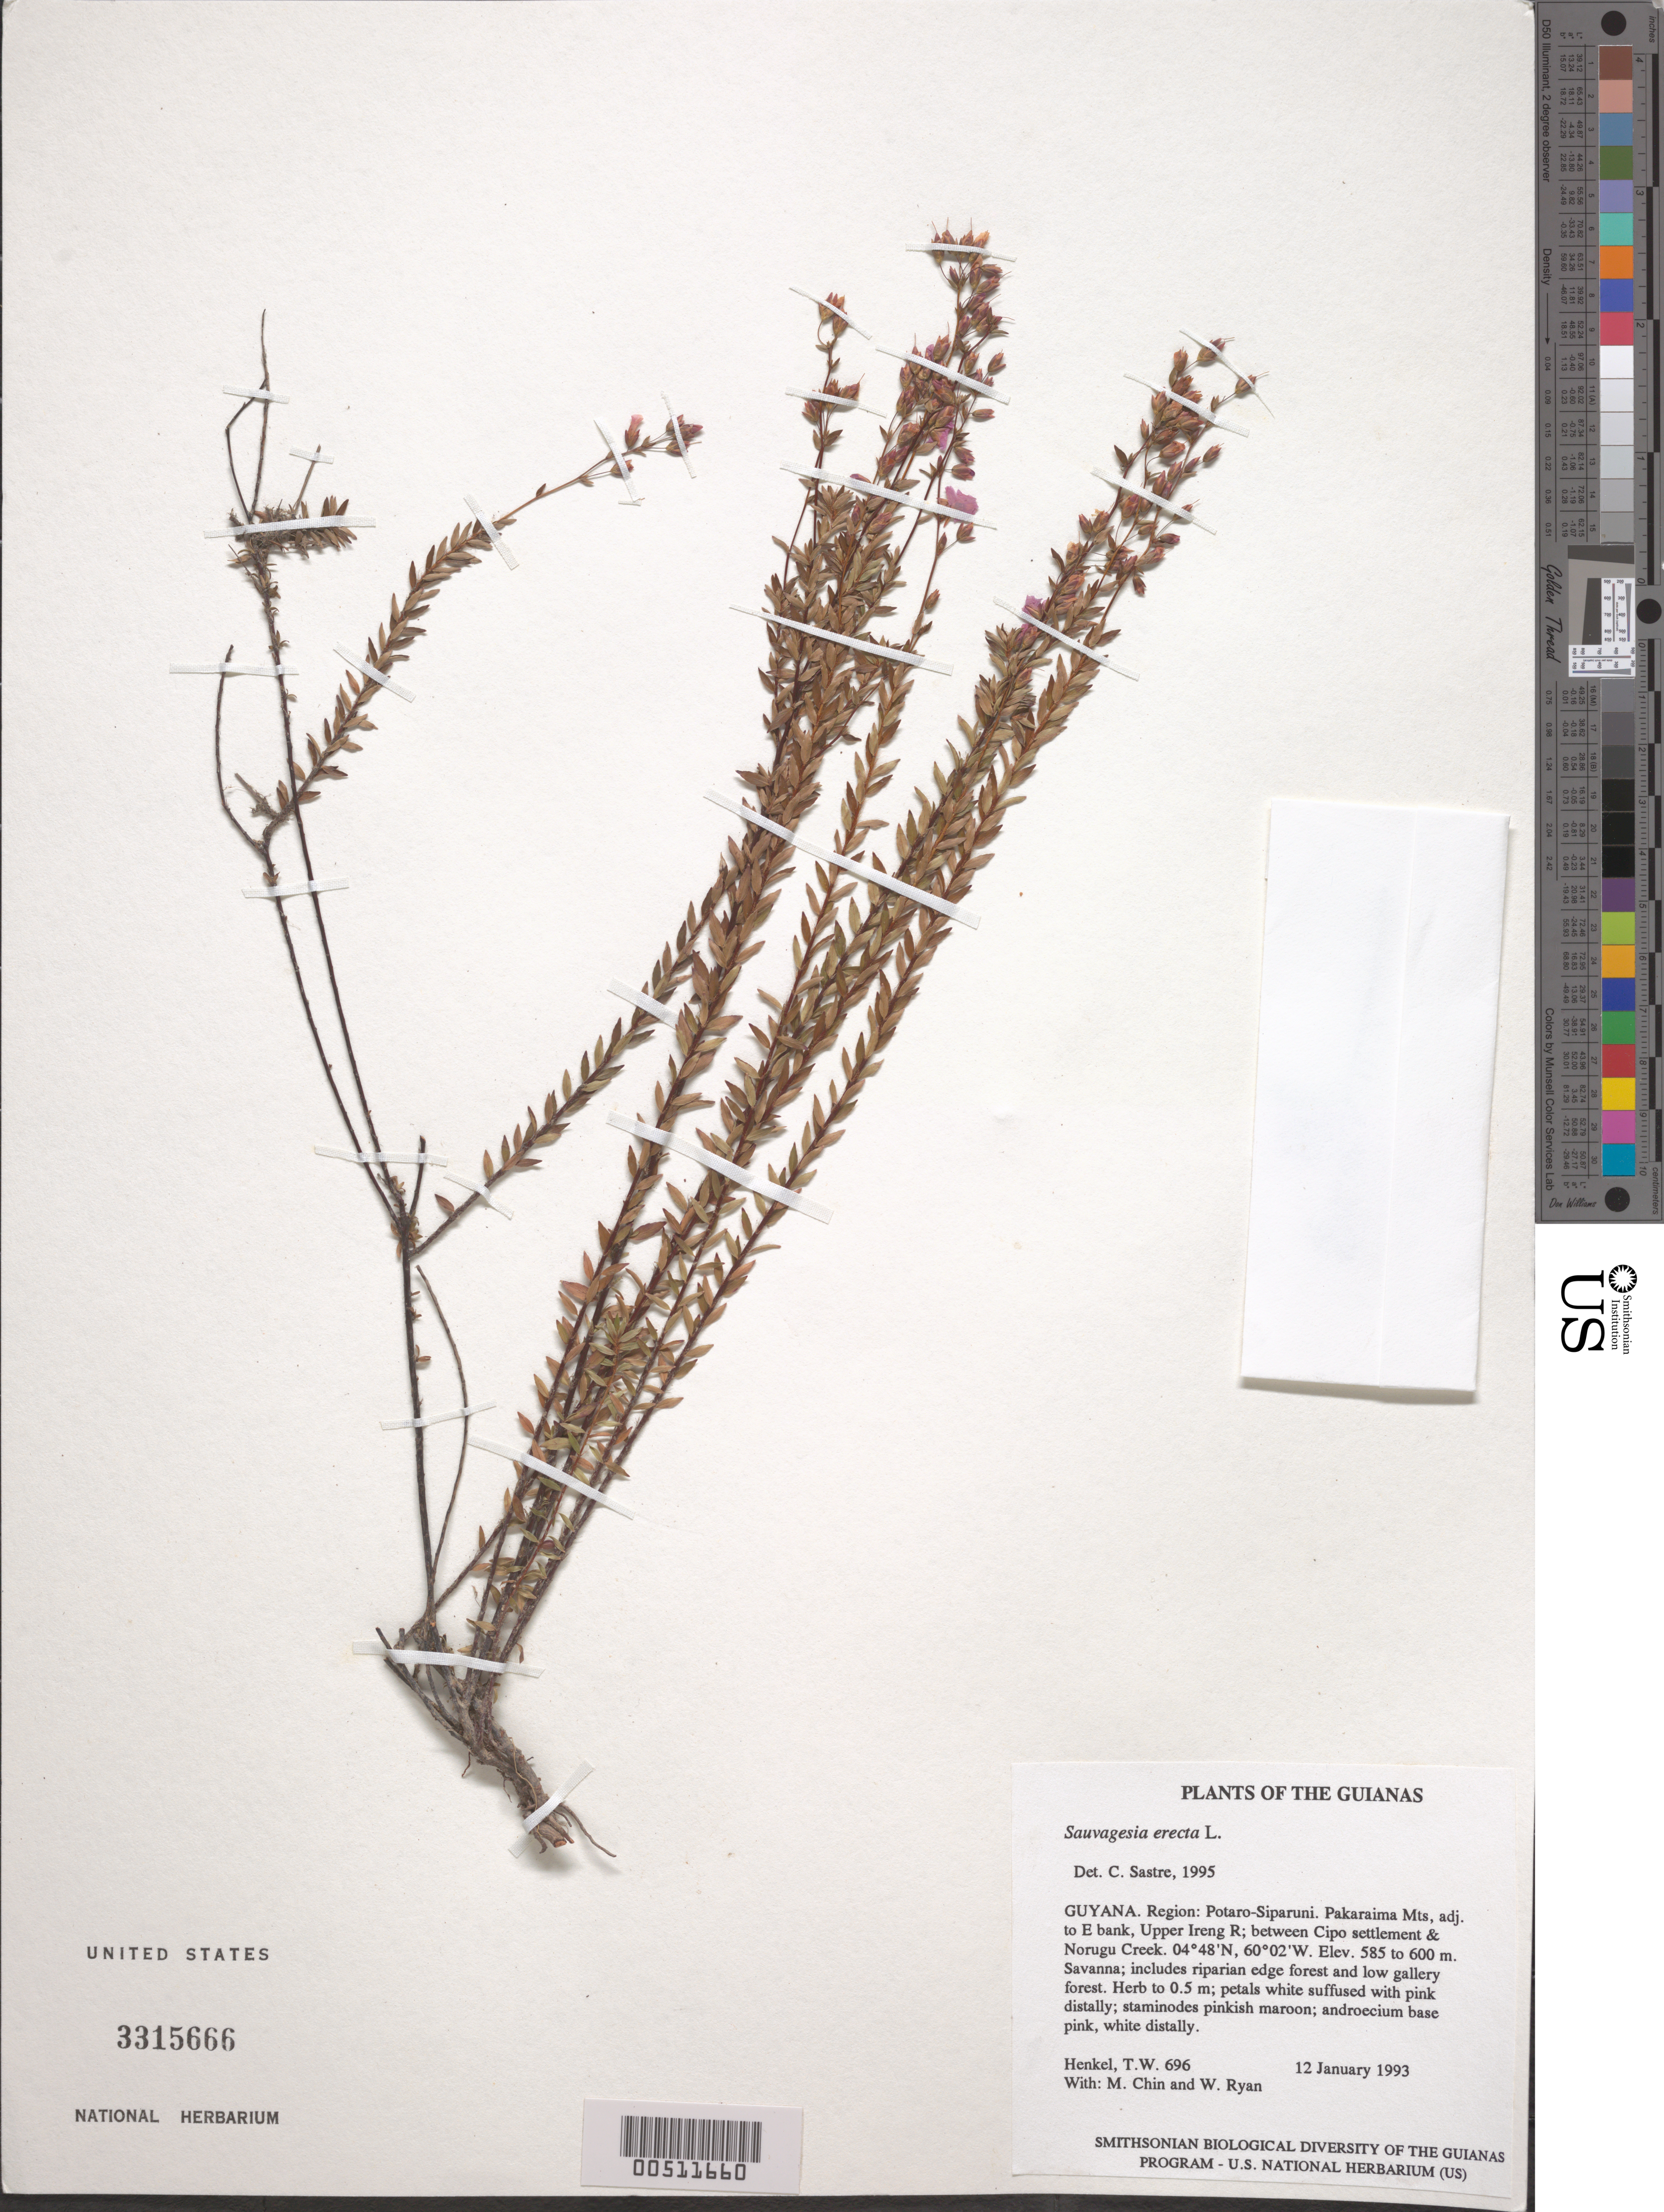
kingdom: Plantae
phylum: Tracheophyta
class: Magnoliopsida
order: Malpighiales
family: Ochnaceae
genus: Sauvagesia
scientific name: Sauvagesia erecta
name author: L.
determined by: Sastre, C. H. L.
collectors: T. Henkel, M. Chin & W. Ryan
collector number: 696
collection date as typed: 12 January 1993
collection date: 1993-01-12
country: Guyana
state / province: Potaro-Siparuni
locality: Pakaraima Mts, adj. to E bank, Upper Ireng R; between Cipo settlement & Norugu Creek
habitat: Savanna; includes riparian edge forest and low gallery forest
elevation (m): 585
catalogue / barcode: US 3315666